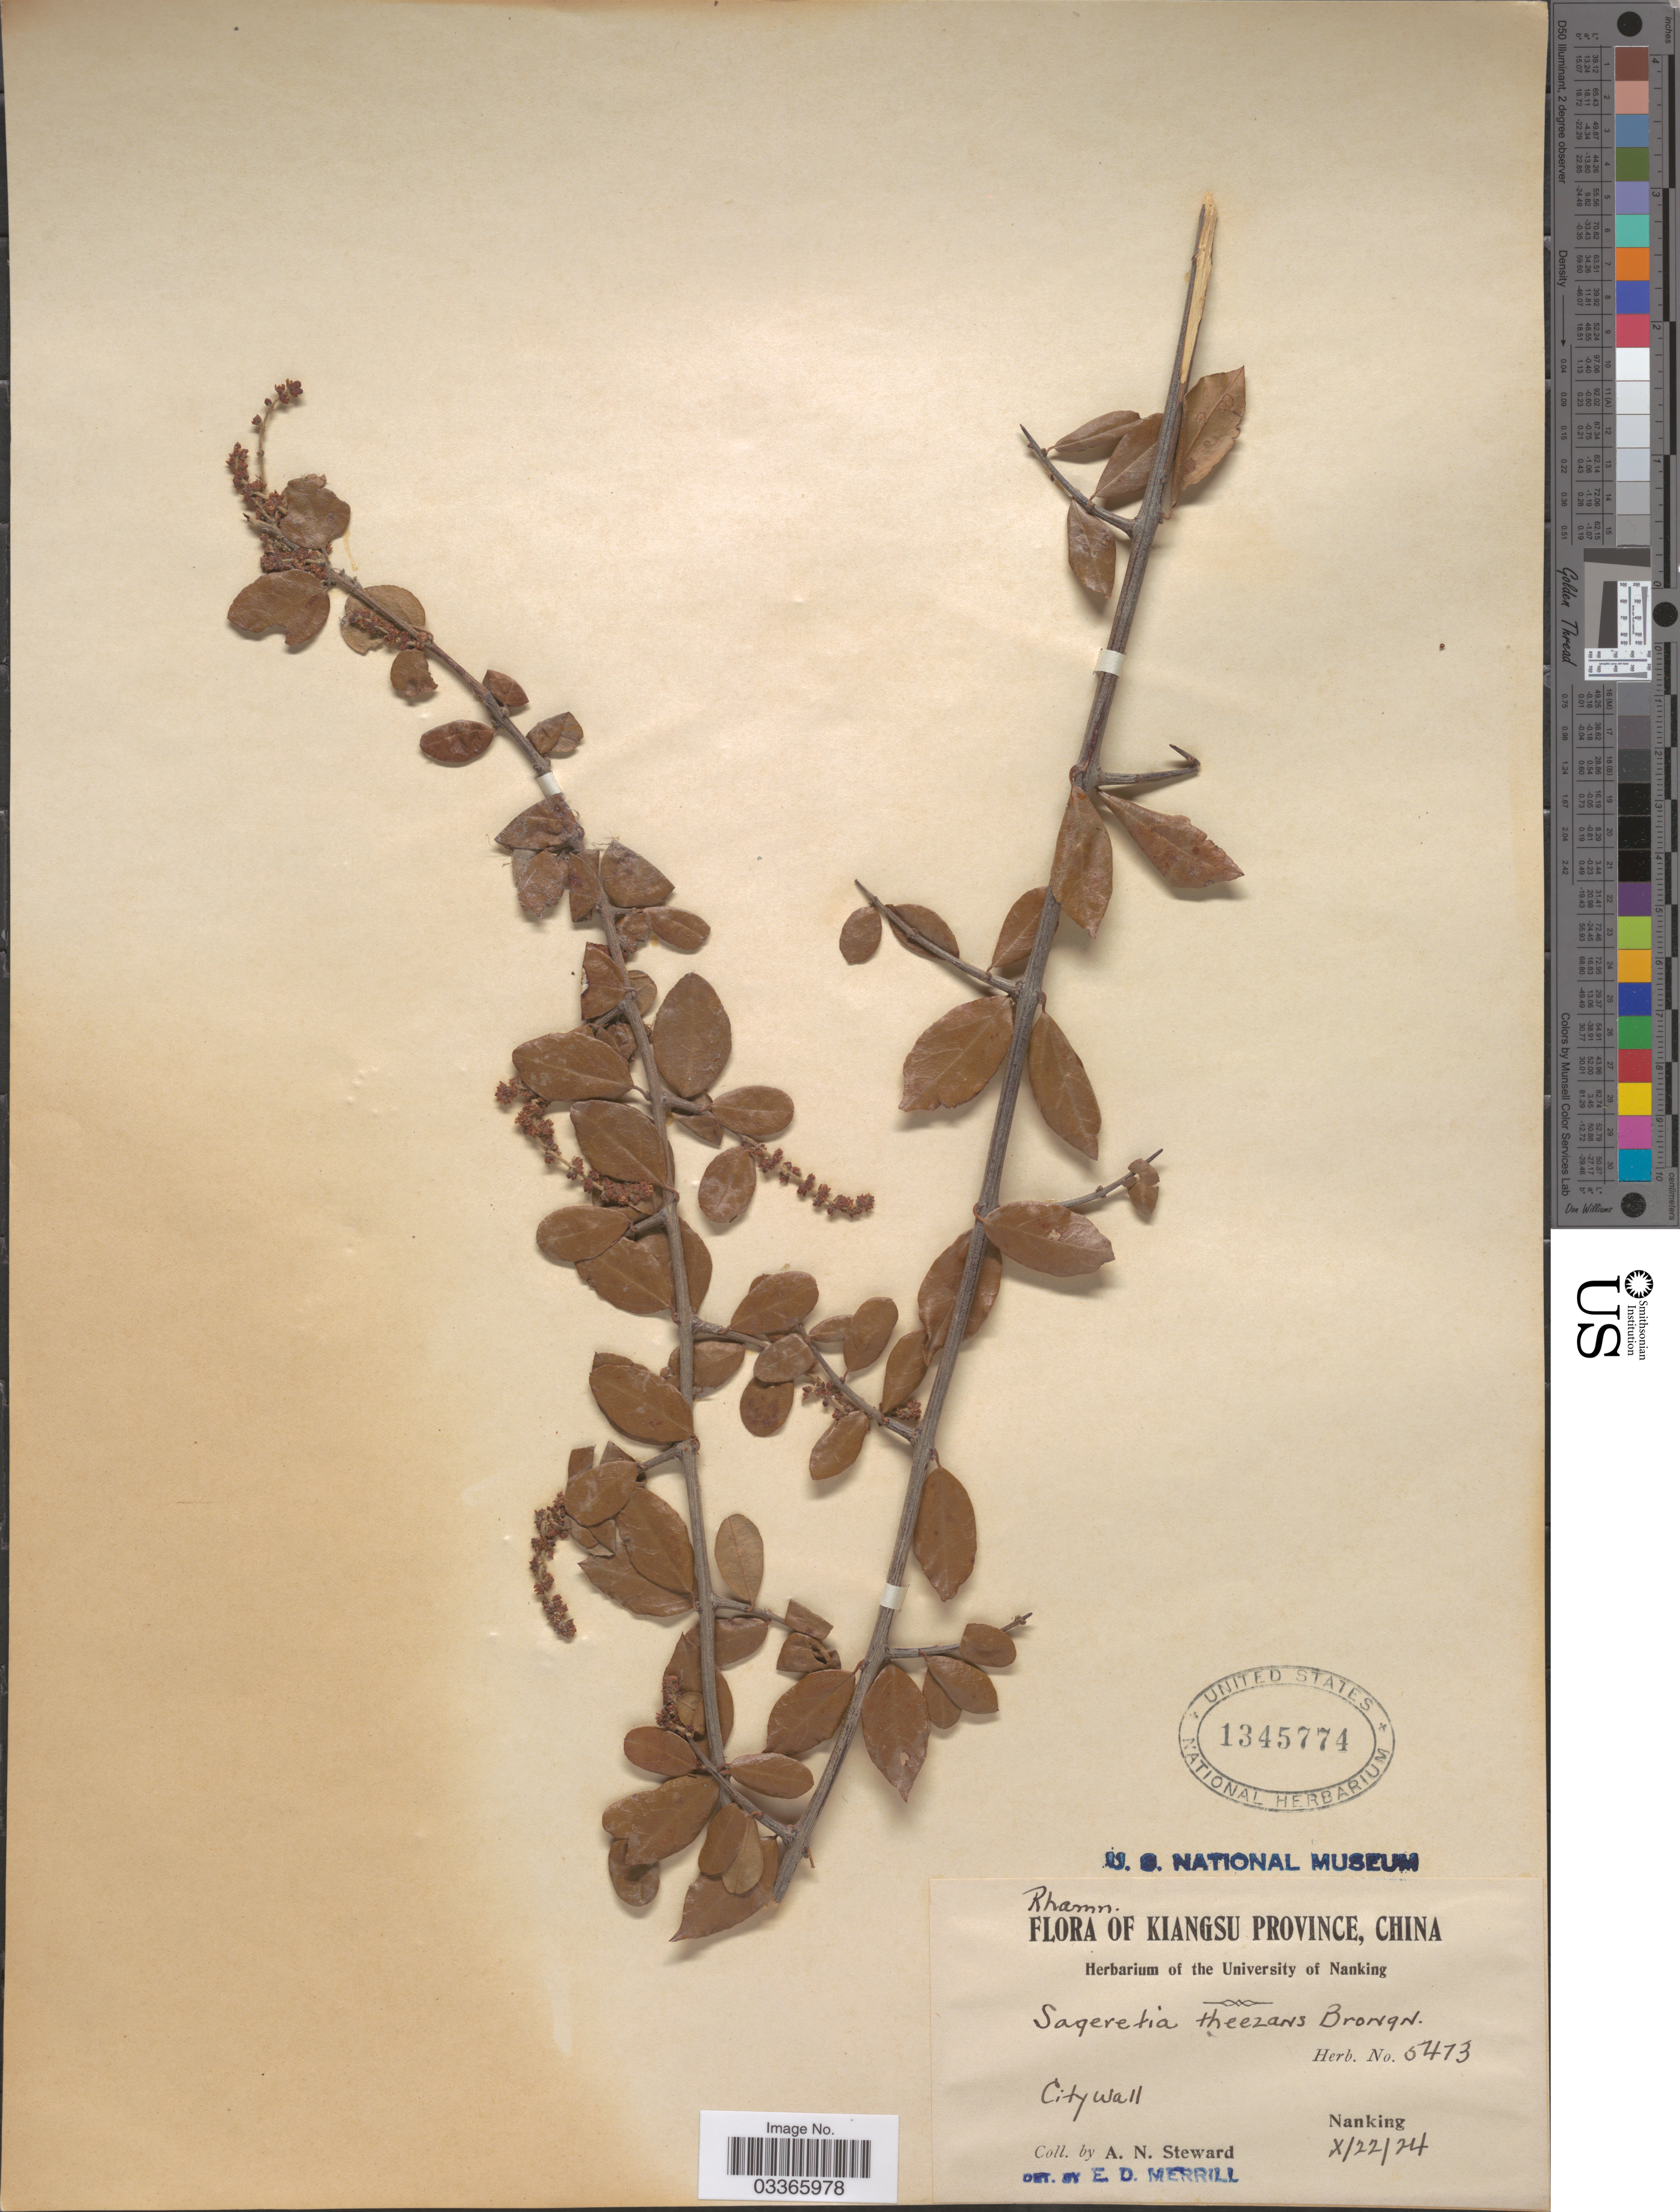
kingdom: Plantae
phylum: Tracheophyta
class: Magnoliopsida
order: Rosales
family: Rhamnaceae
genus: Sageretia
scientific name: Sageretia thea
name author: (Osbeck) M.C. Johnst.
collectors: A. N. Steward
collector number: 5413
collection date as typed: Transcribed d/m/y: 22/10/24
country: China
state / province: Jiangsu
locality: Kiangsu Province, City wall, Nanking.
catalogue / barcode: US 1345774